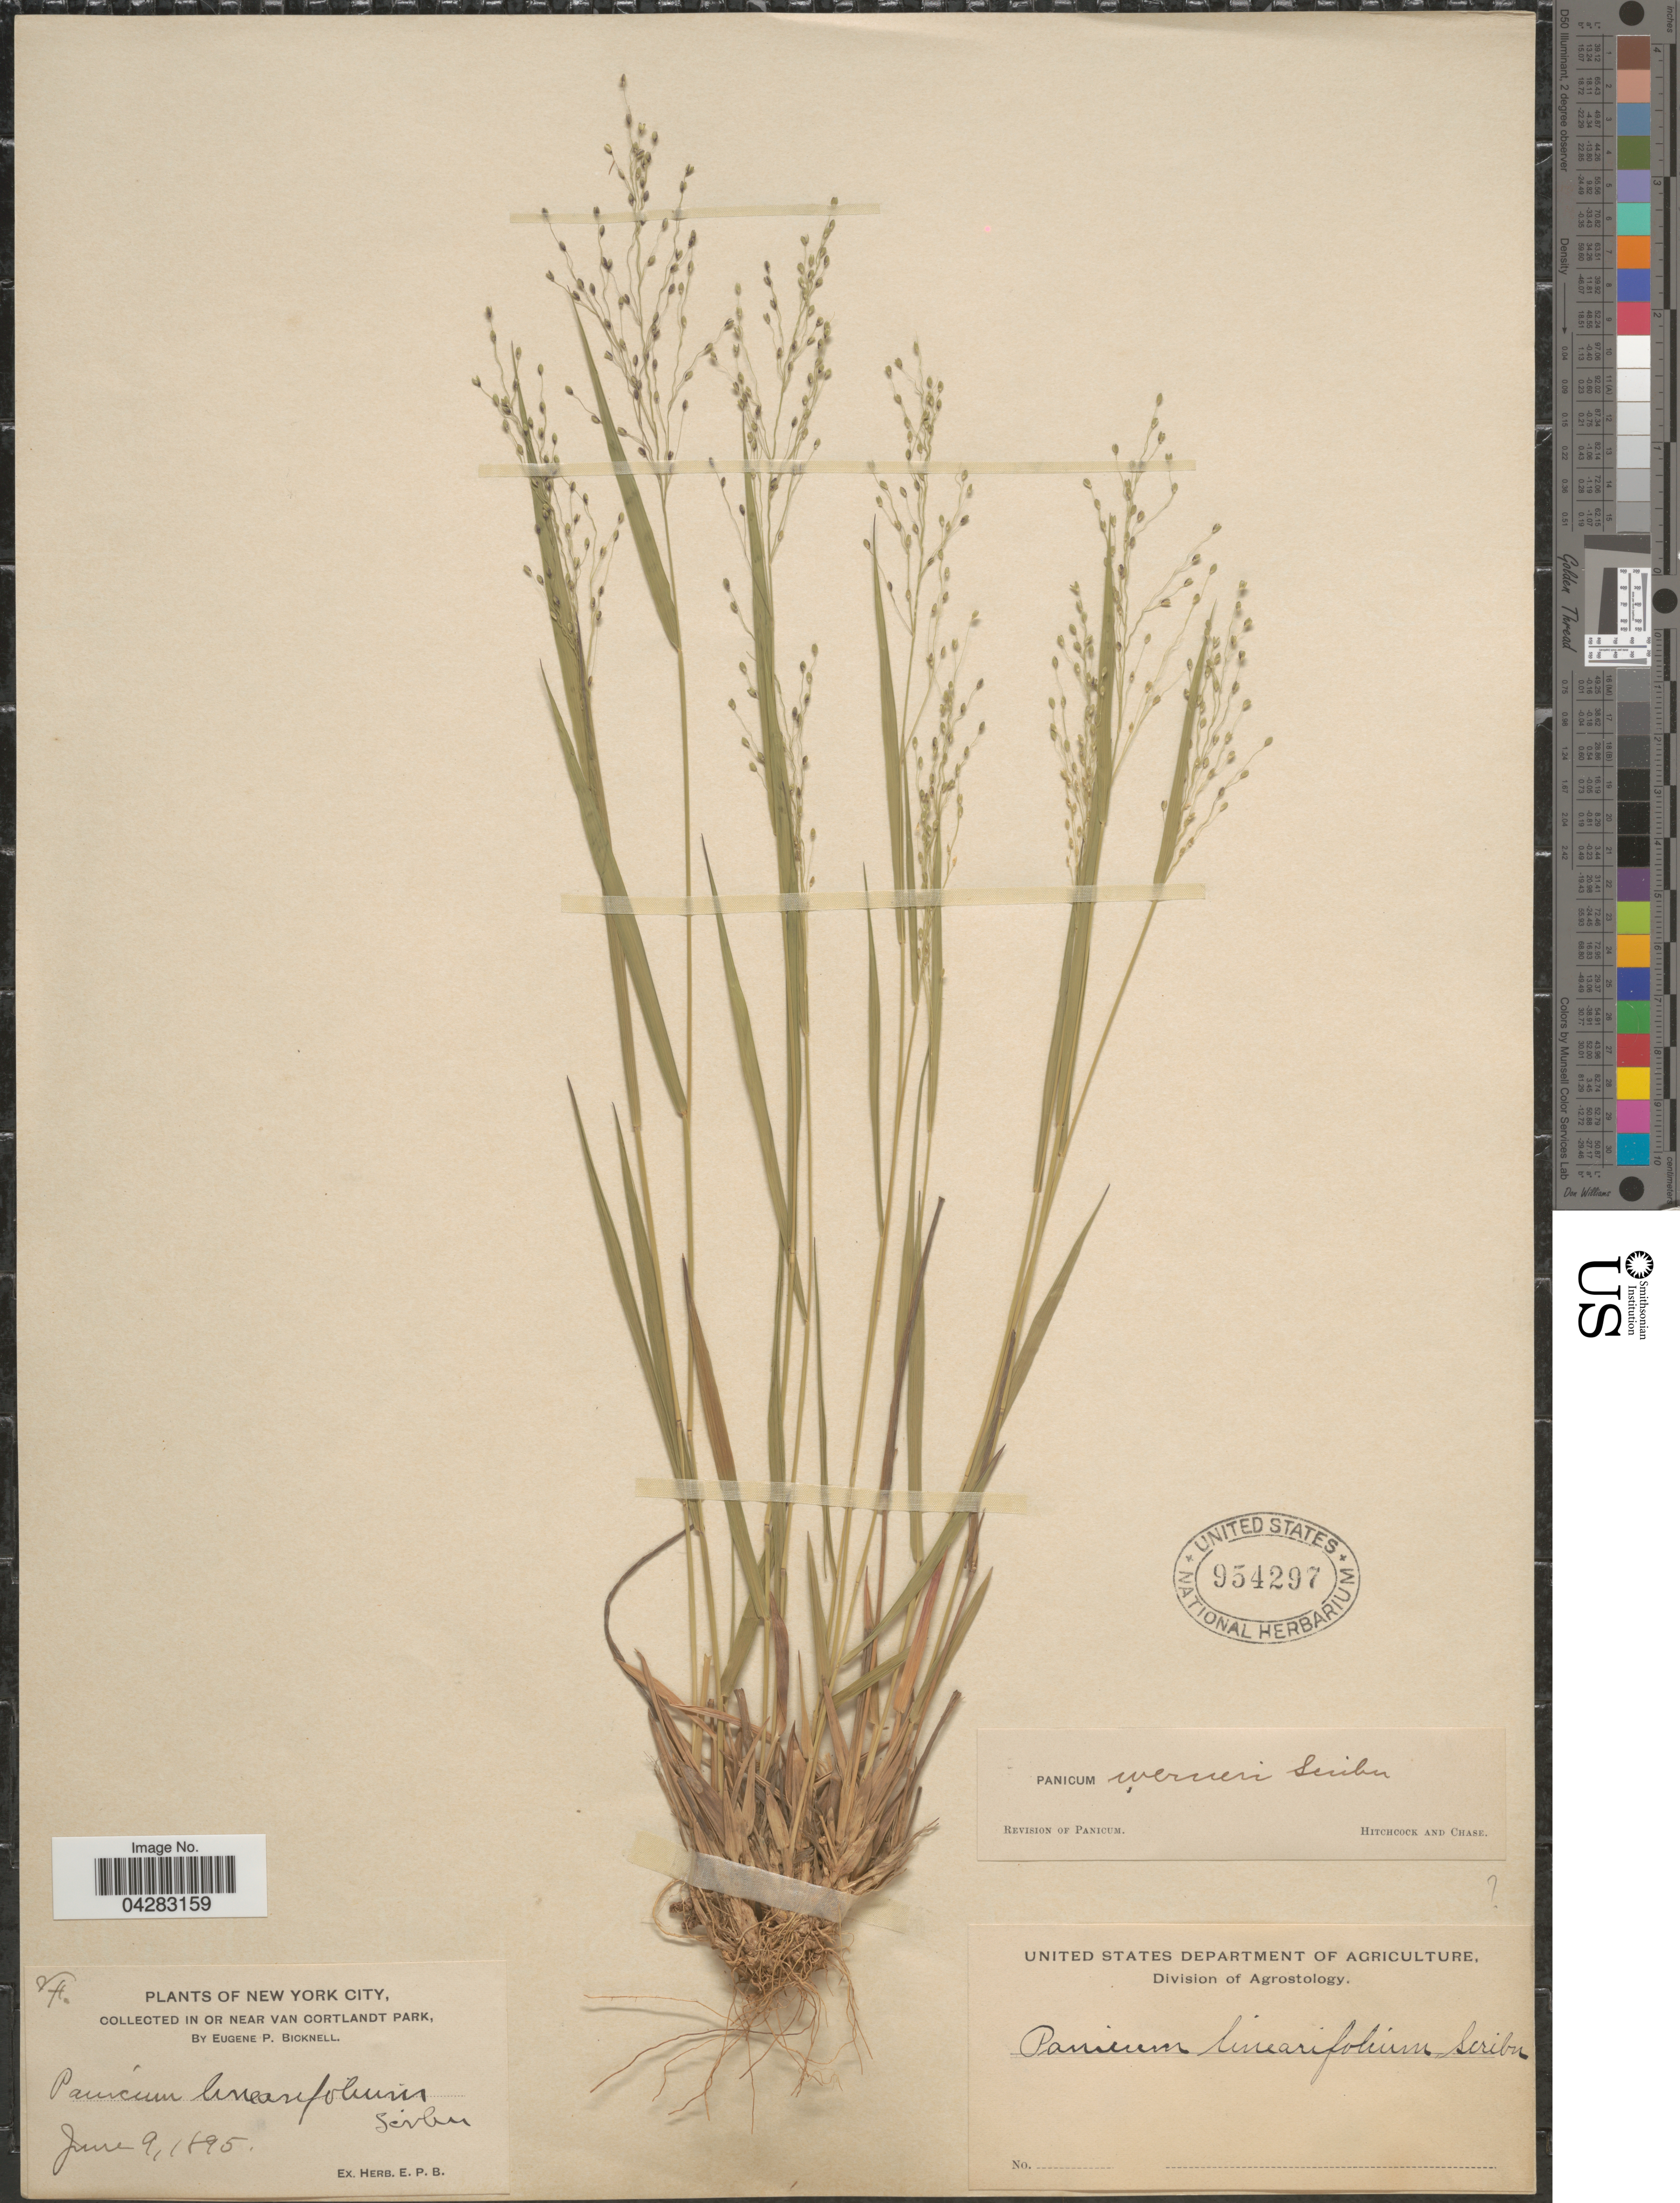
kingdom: Plantae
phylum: Tracheophyta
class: Liliopsida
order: Poales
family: Poaceae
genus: Dichanthelium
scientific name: Dichanthelium linearifolium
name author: (Scribn.) Gould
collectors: E. P. Bicknell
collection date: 1895-06-09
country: United States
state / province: New York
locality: New York City, in or near Van Cortlandt Park.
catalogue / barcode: US 954297